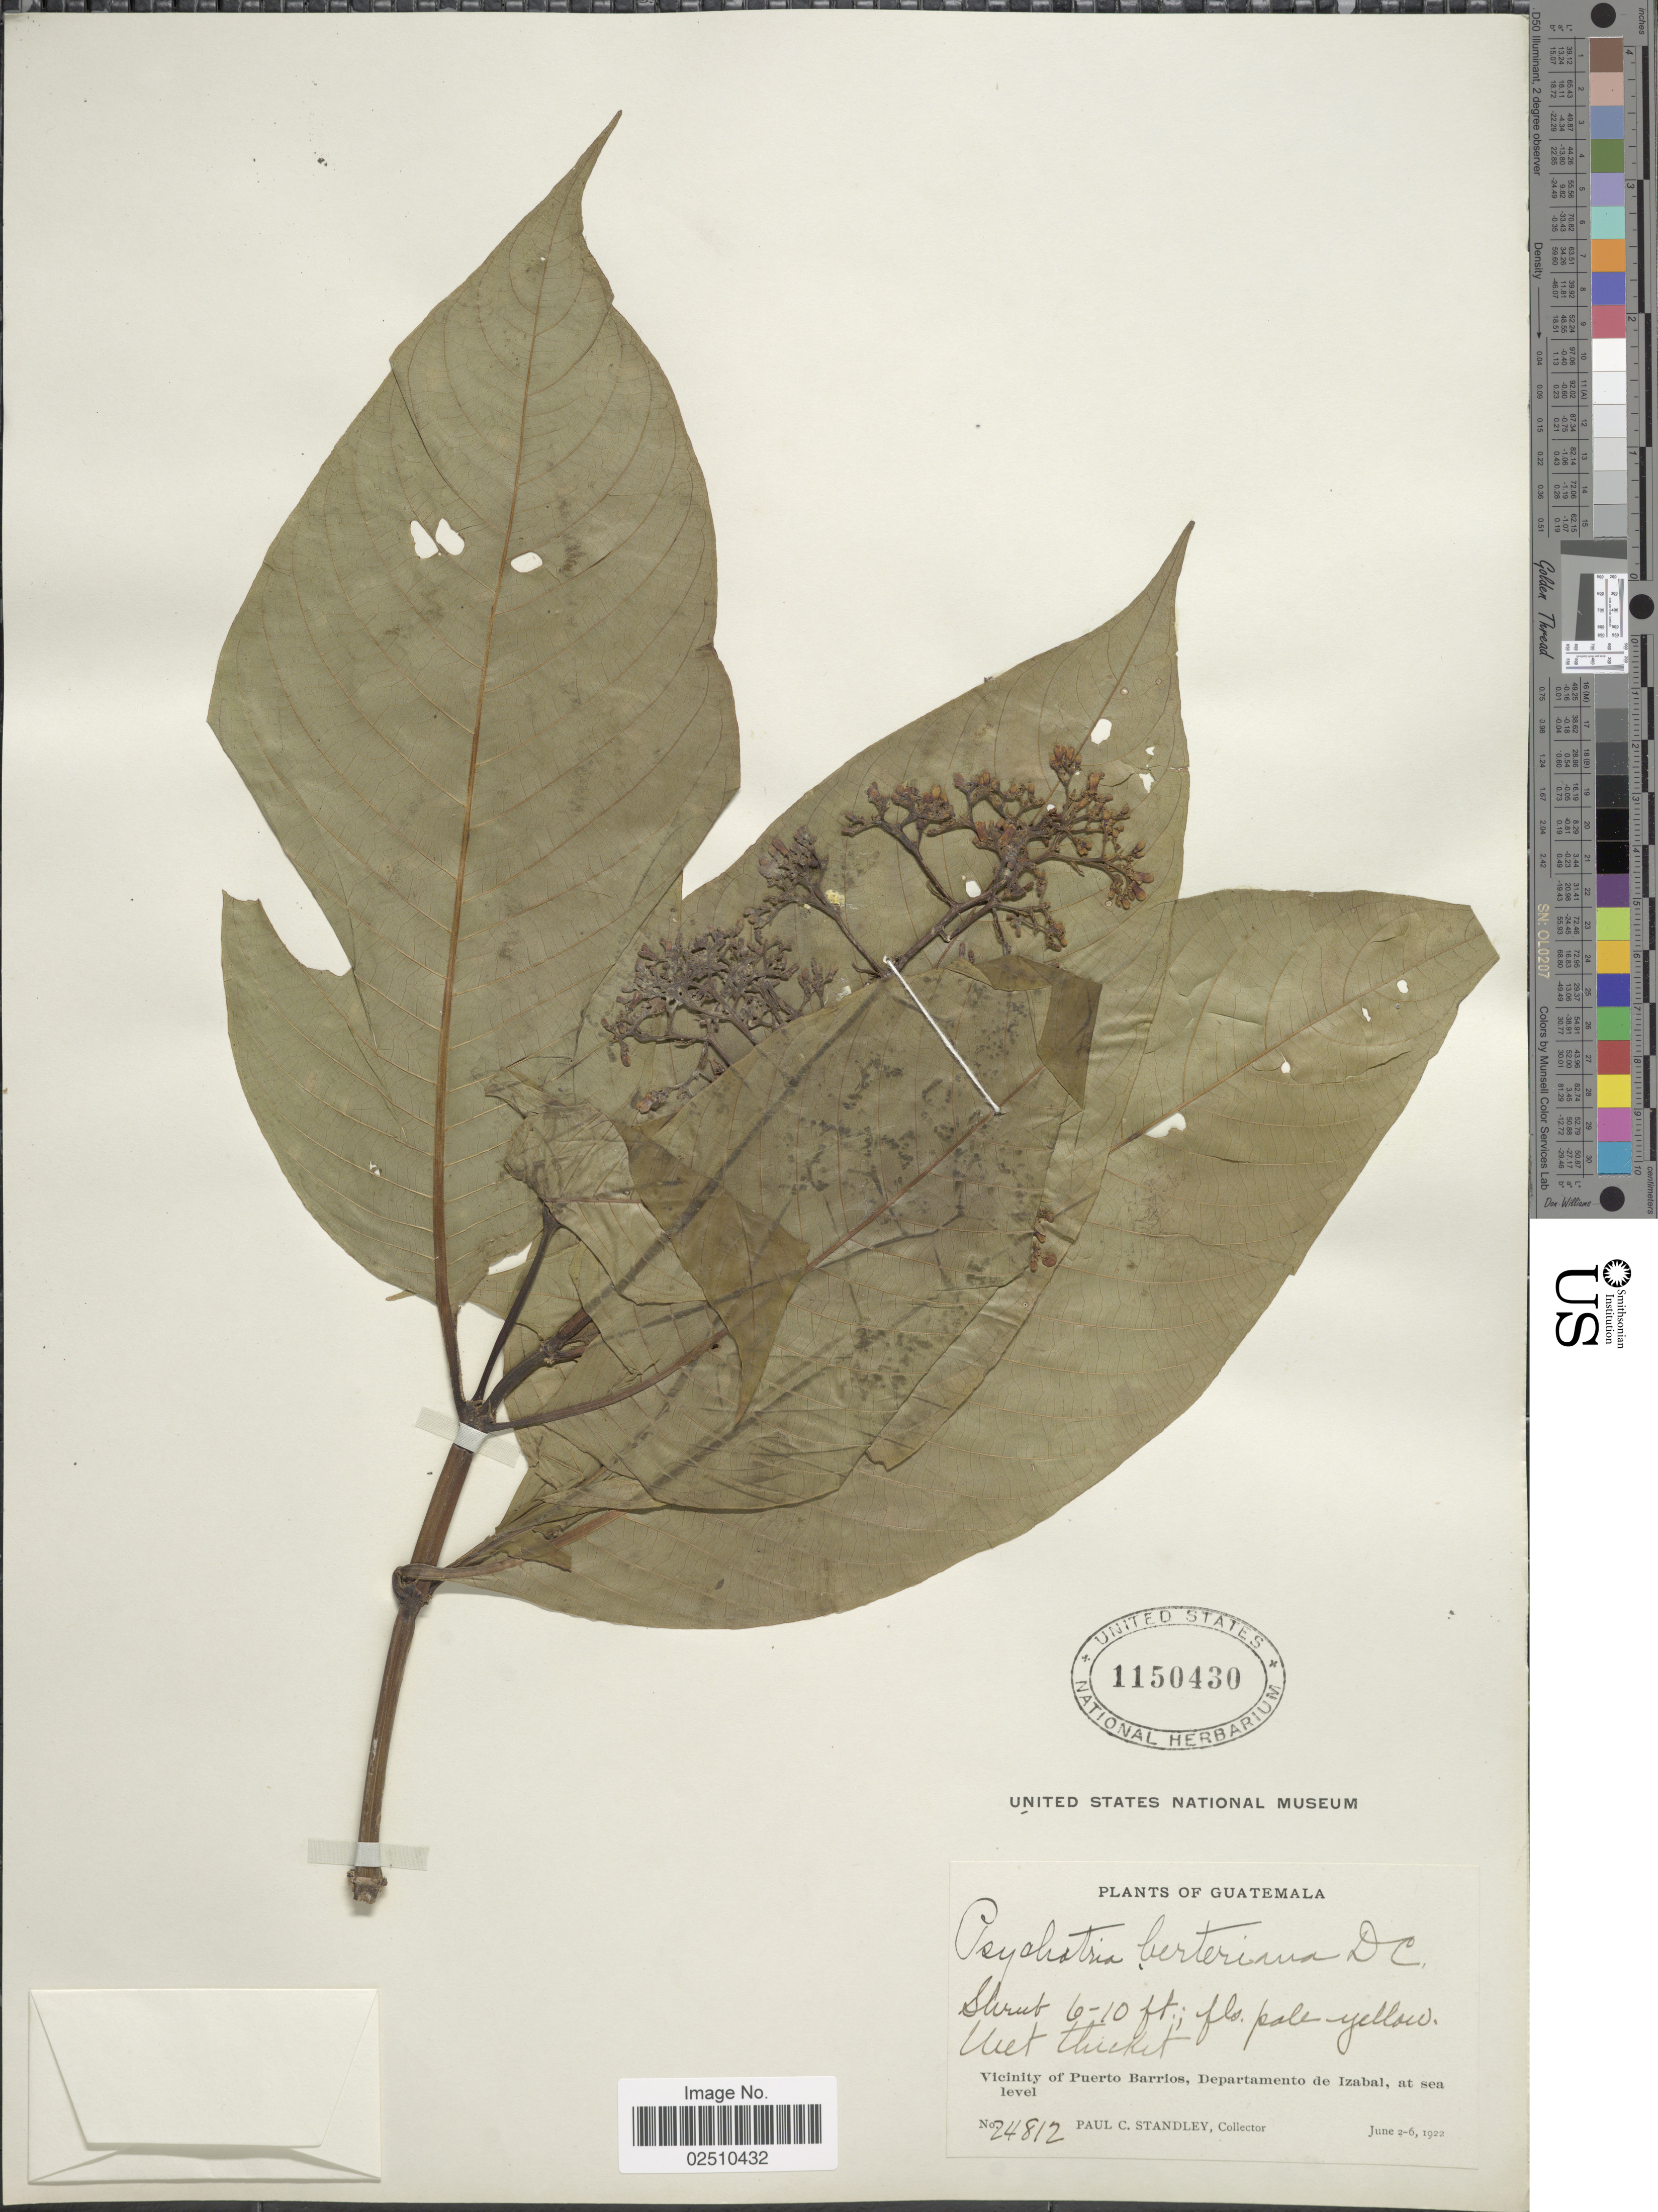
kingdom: Plantae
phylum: Tracheophyta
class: Magnoliopsida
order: Gentianales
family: Rubiaceae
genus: Psychotria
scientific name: Psychotria berteroana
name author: DC.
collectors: P. C. Standley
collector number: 24812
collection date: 1922-06-02/1922-06-06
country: Guatemala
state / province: Izabal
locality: Vicinity of Puerto Barrios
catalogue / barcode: US 1150430